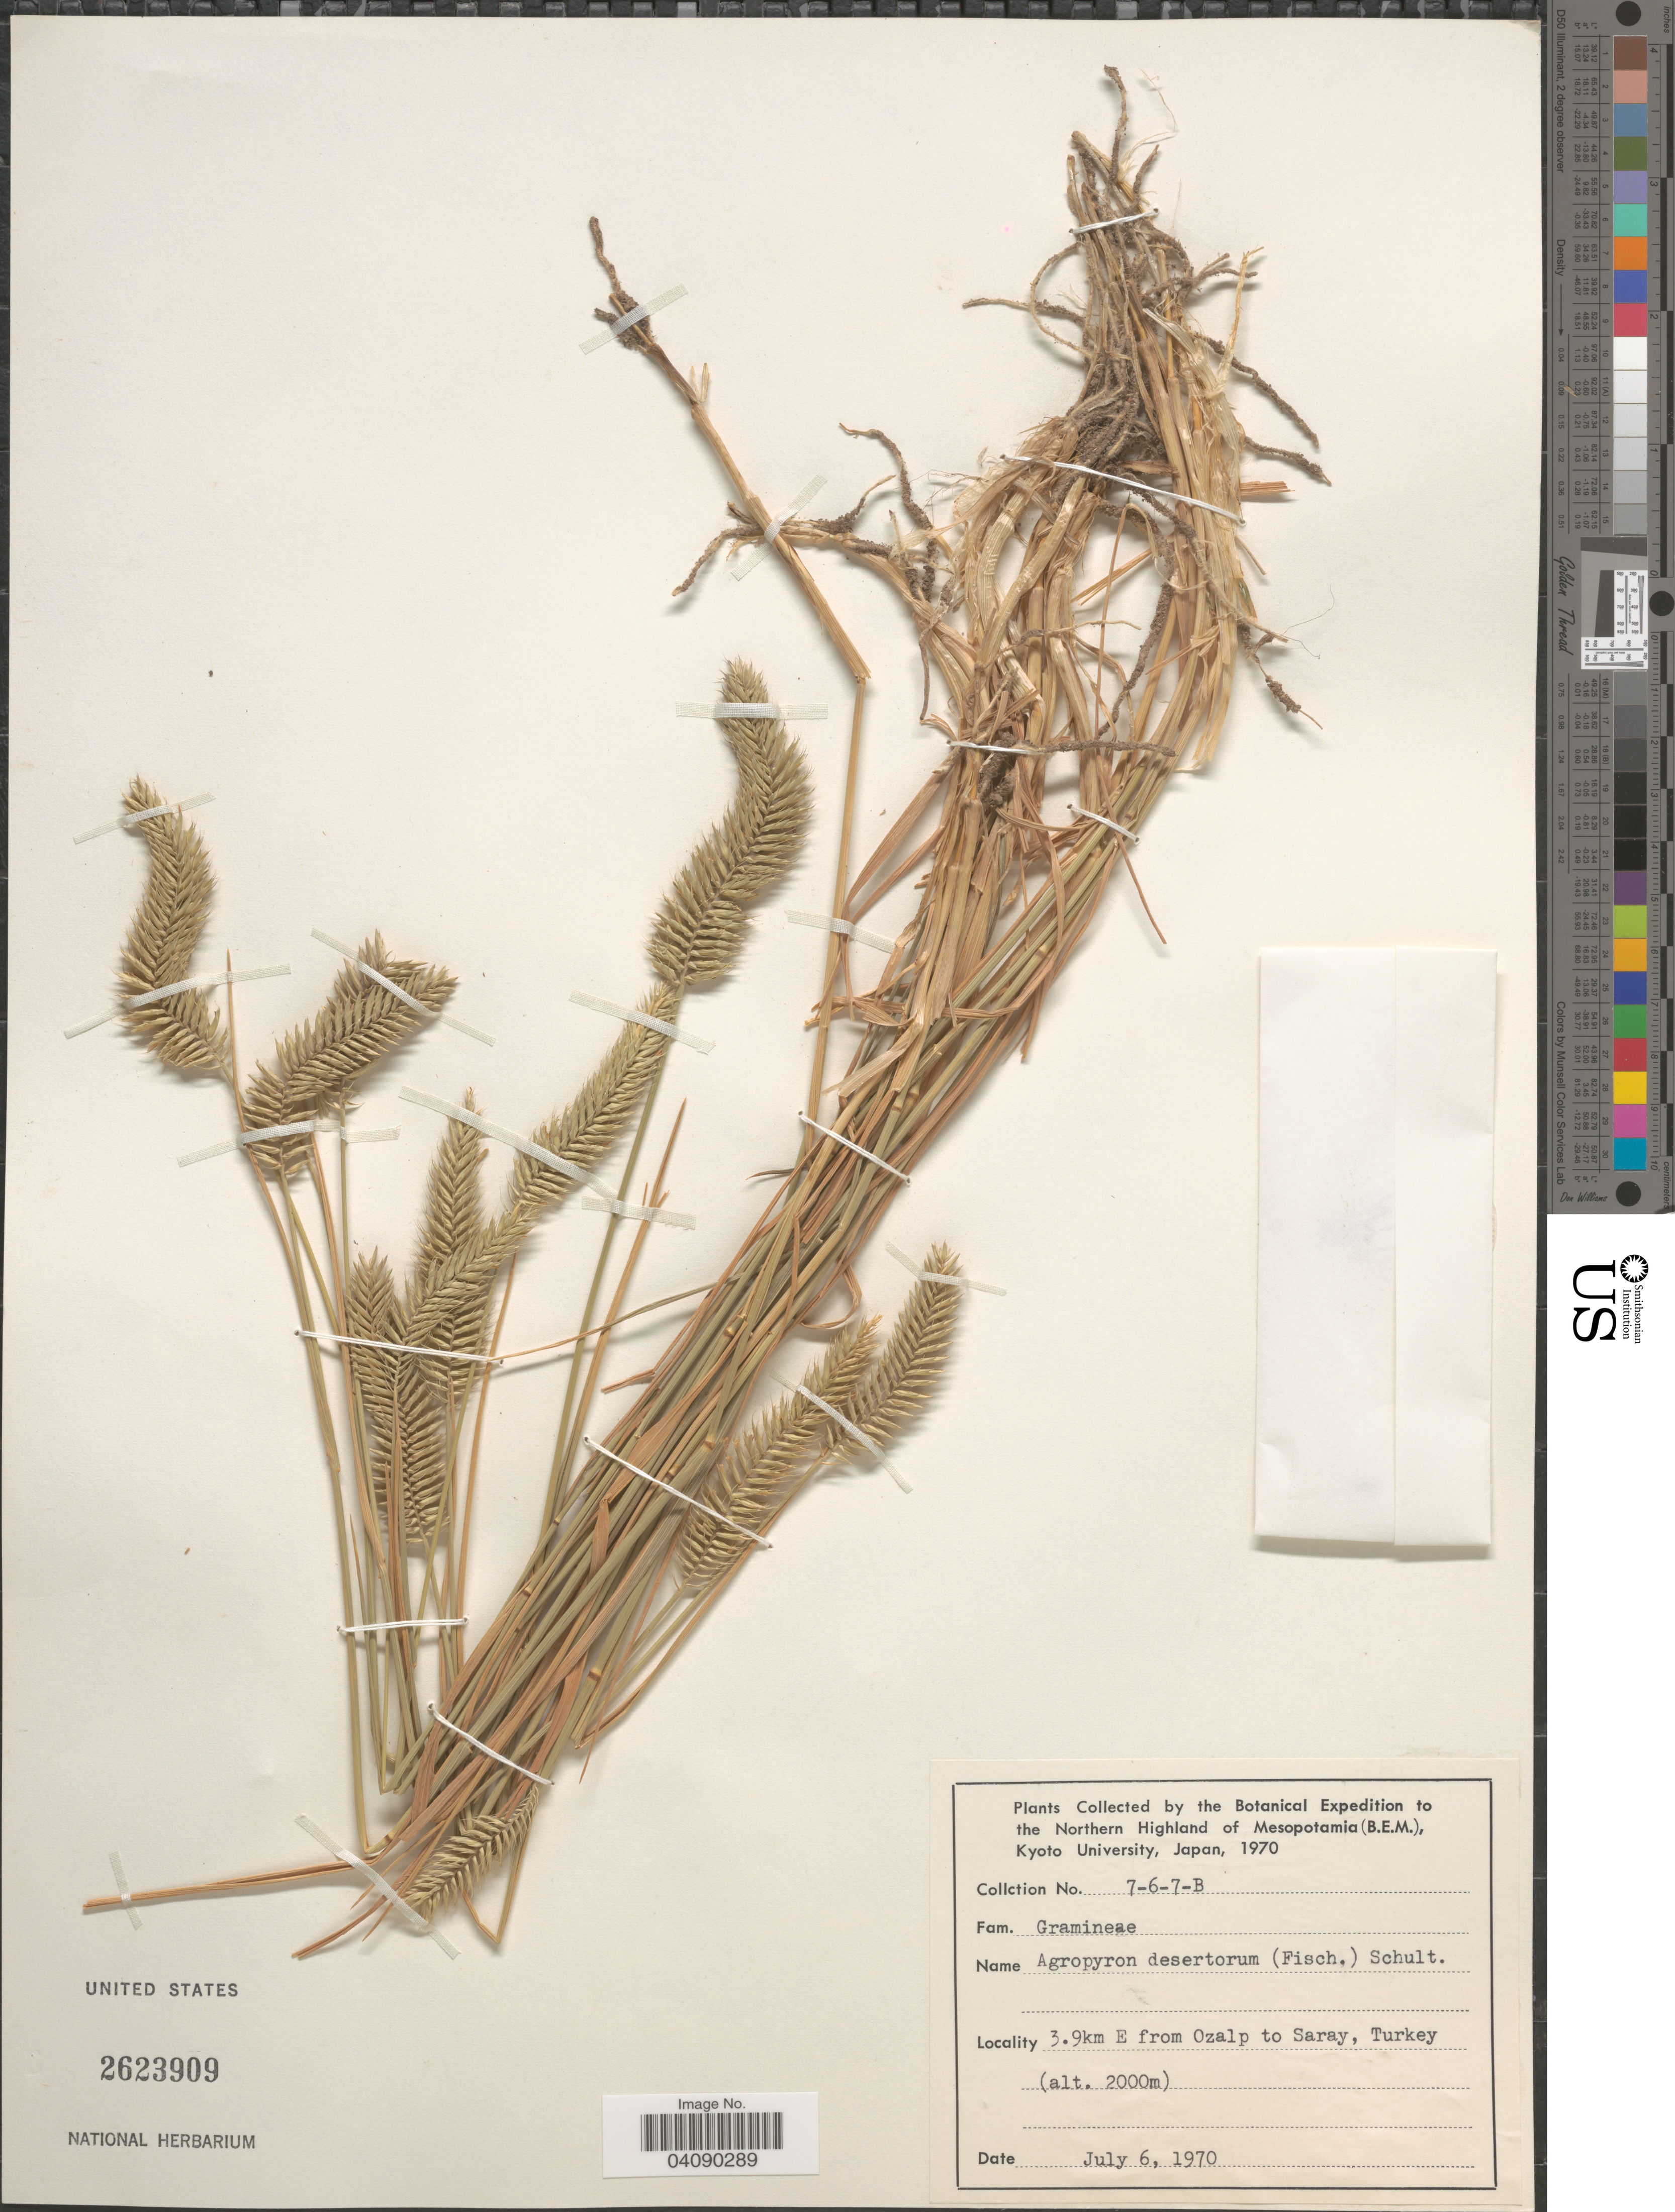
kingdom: Plantae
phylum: Tracheophyta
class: Liliopsida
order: Poales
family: Poaceae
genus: Agropyron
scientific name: Agropyron desertorum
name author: (Fisch. ex Link) Schult.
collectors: Botanical Expedition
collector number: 7-6-7-B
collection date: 1970-07-06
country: Turkey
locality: Botanical Expedition to the Northern Highland of Mesopotamia (B.E.M.), Kyoto University, Japan, 1970. 3.9km E from Ozalp to Saray.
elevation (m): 2000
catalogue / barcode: US 2623909